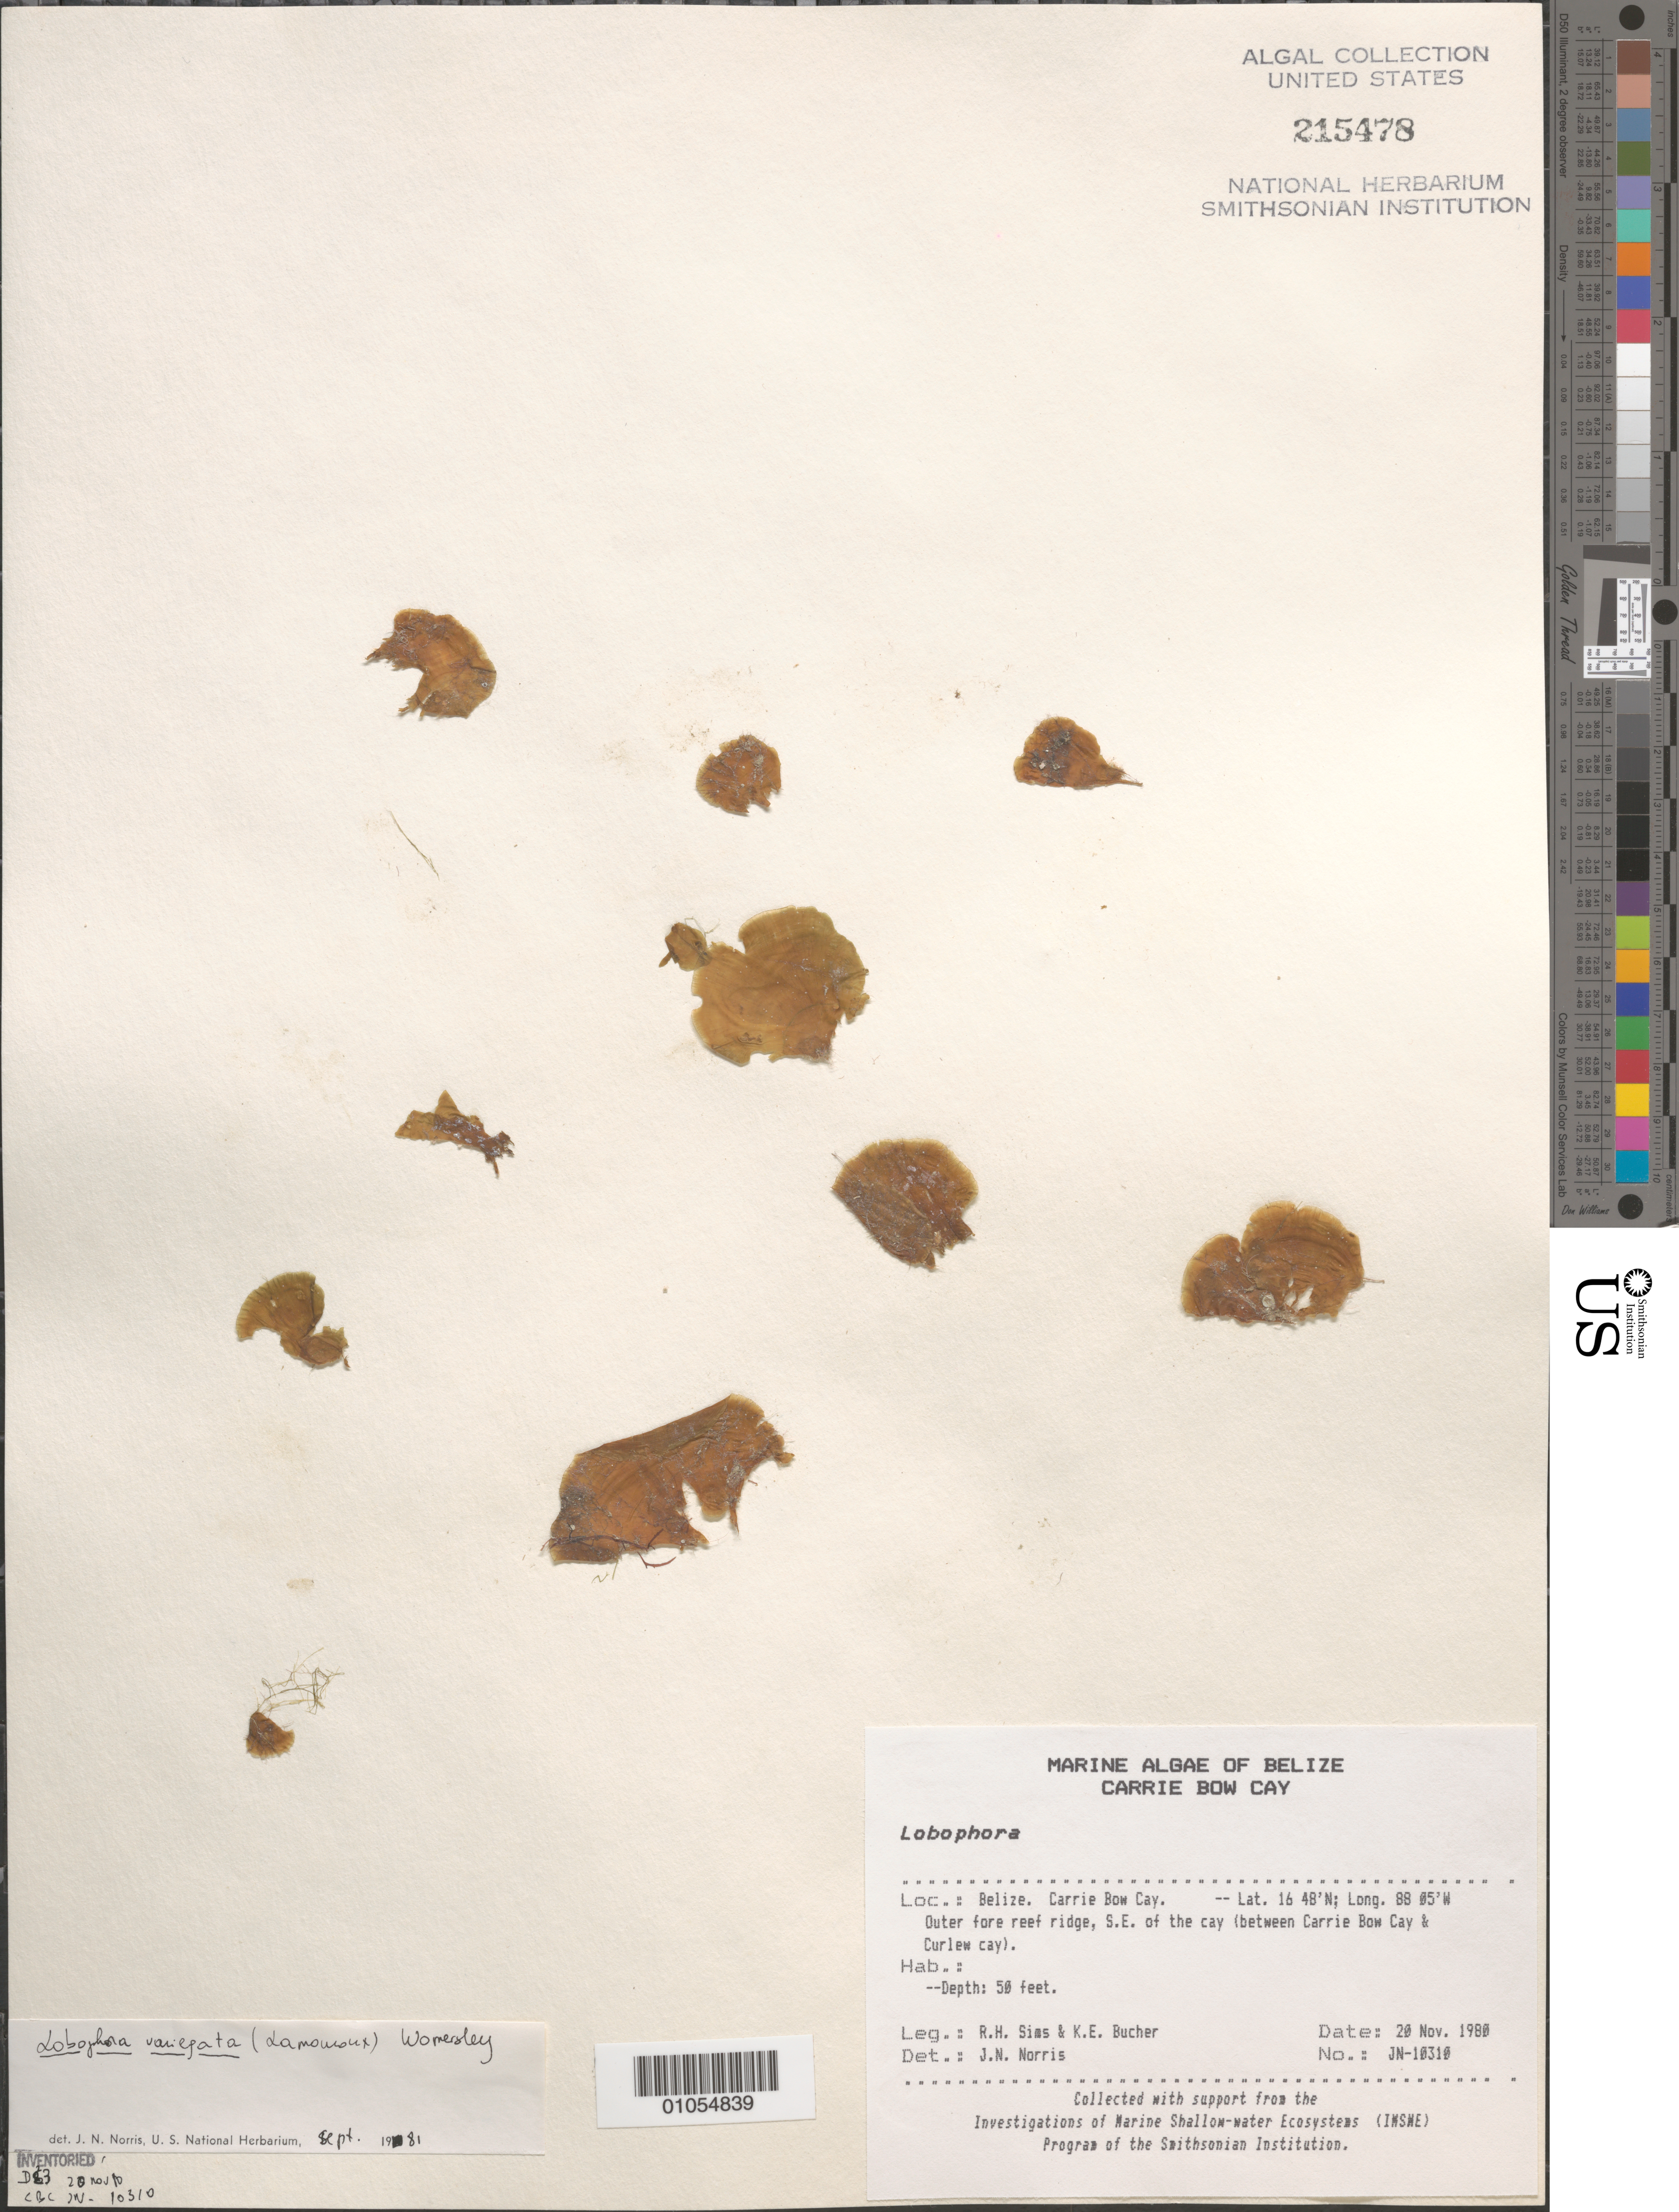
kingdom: Chromista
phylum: Ochrophyta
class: Phaeophyceae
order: Dictyotales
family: Dictyotaceae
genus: Lobophora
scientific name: Lobophora variegata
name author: (J.V.Lamouroux) Womersley & E.C. Oliveira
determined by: Norris, James N.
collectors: R. H. Sims & K. E. Bucher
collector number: JN-10310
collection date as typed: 20 Nov 1980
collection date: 1980-11-20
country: Belize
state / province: Stann Creek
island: Carrie Bow Cay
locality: Outer fore reef ridge, southeast of Carrie Bow Cay between the cay and Curlew Cay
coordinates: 16 48'N, 88 05'W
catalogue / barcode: US 215478